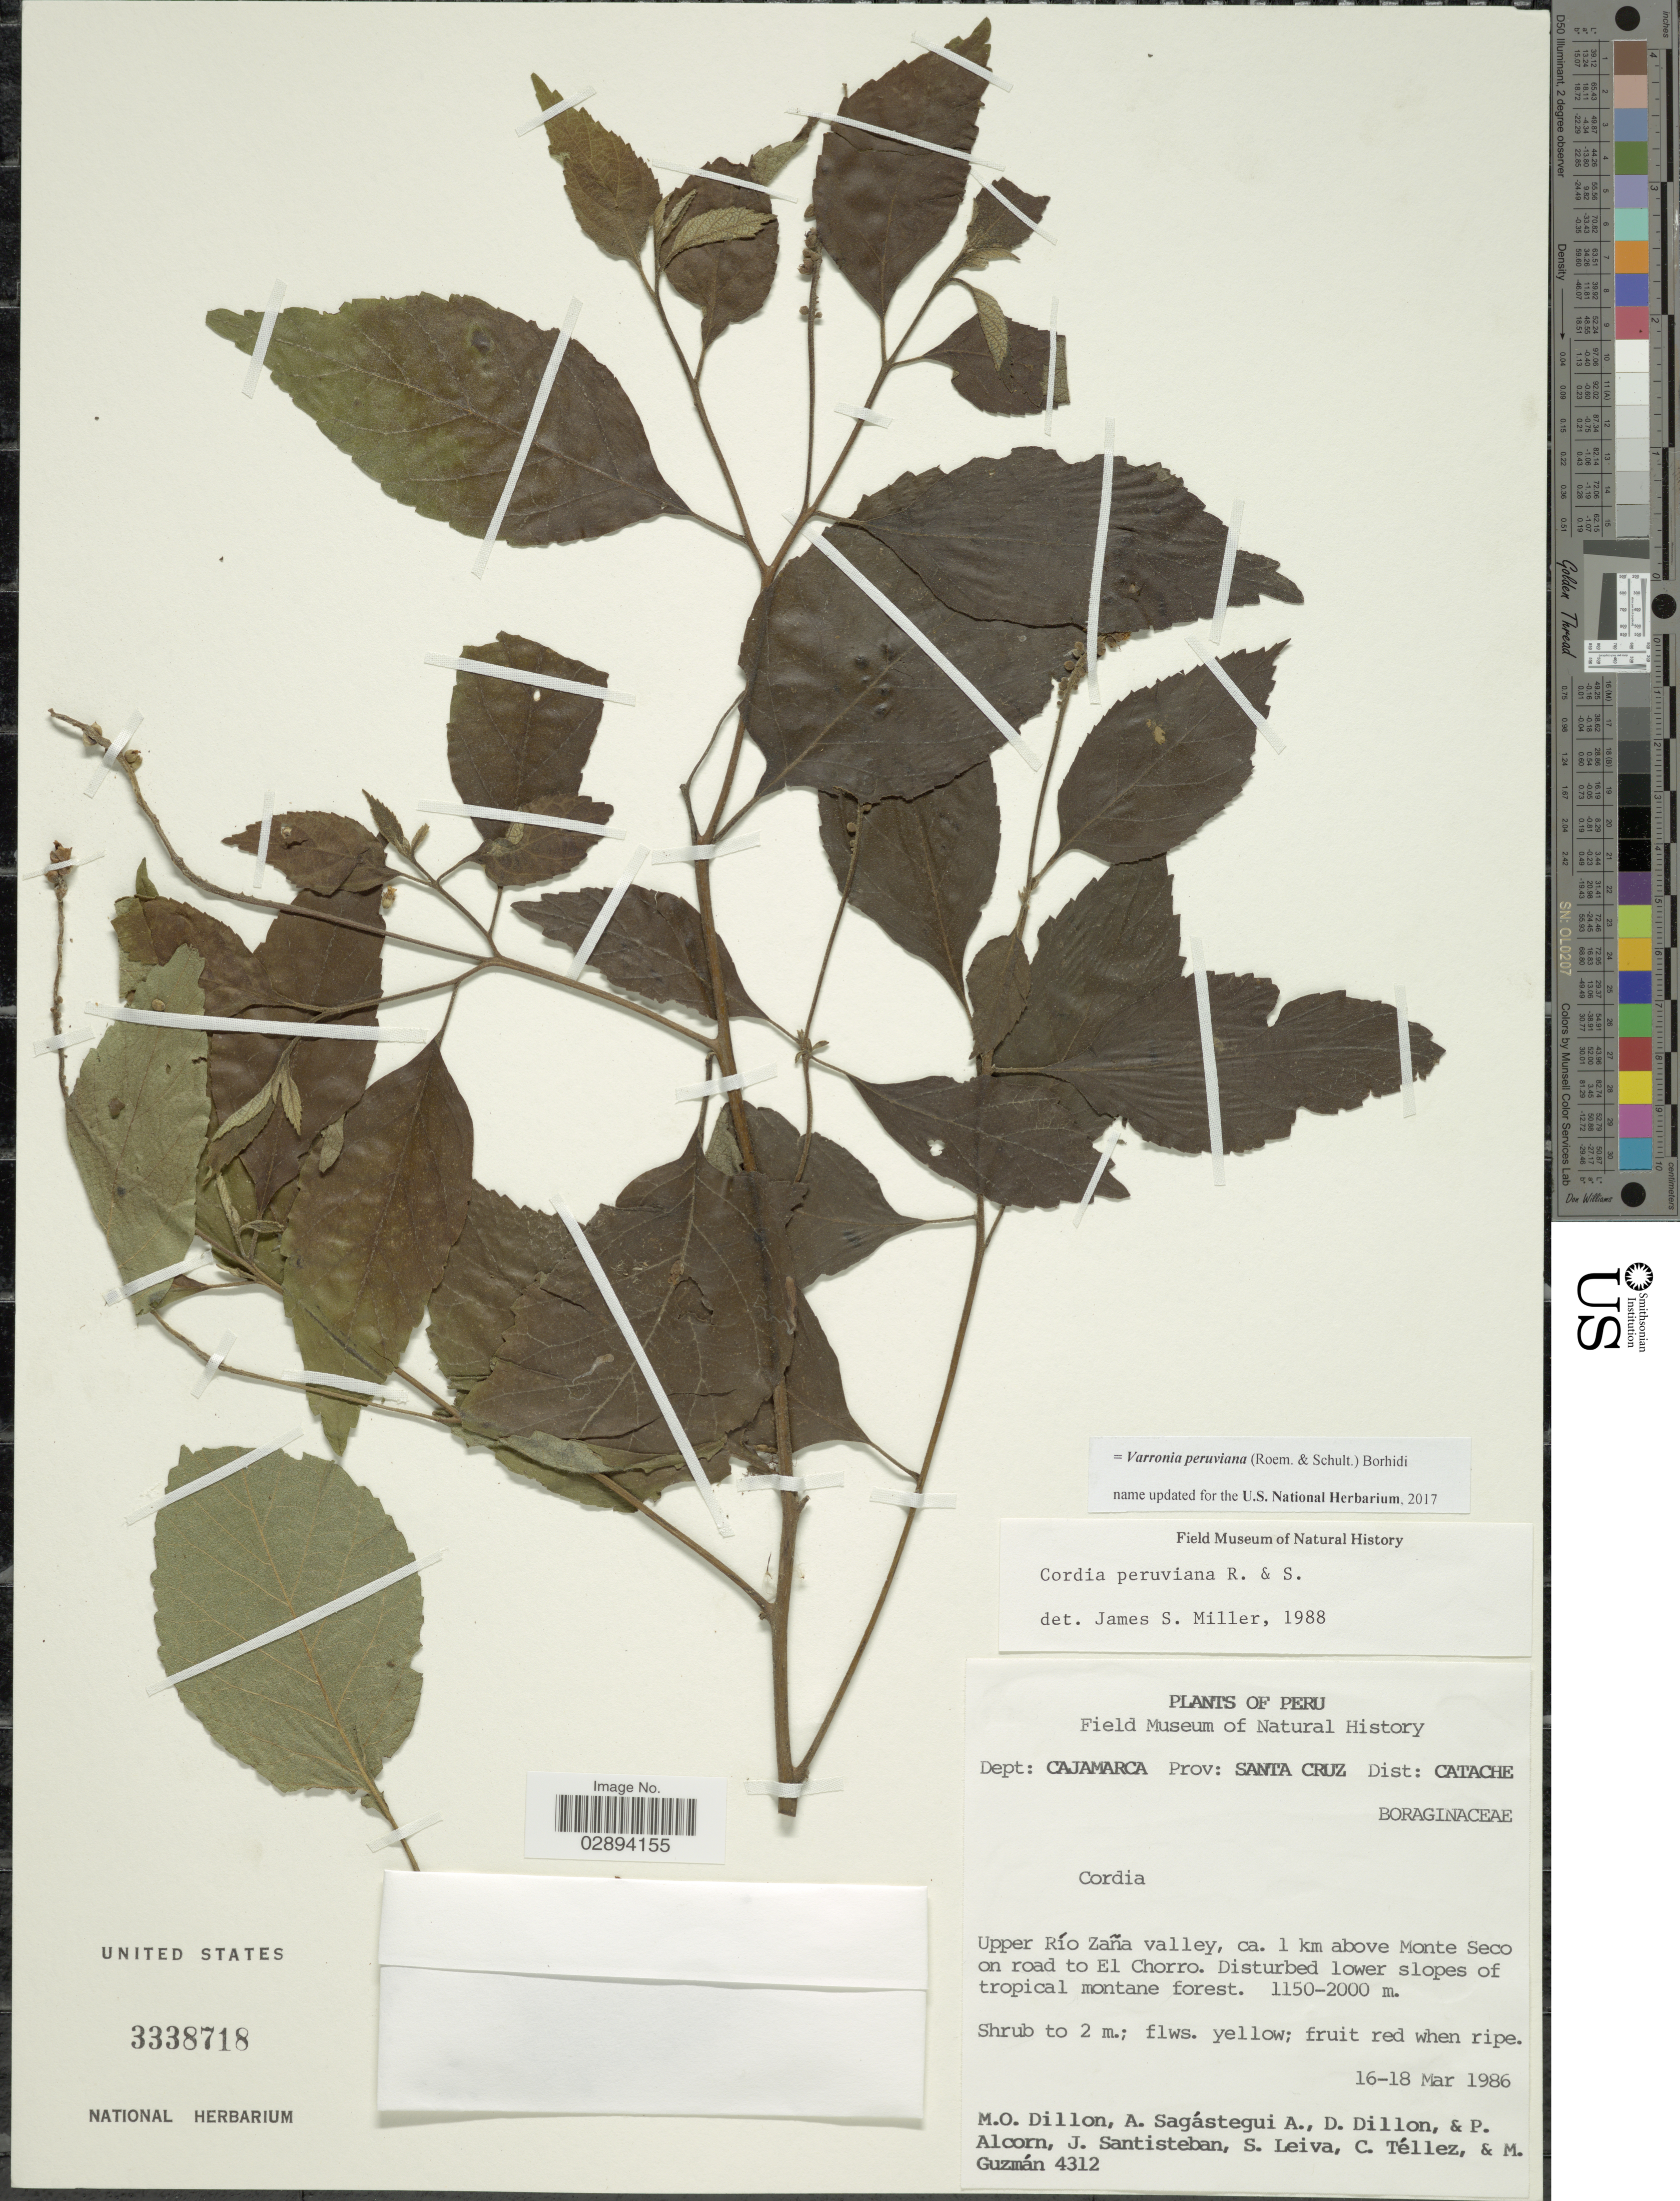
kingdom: Plantae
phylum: Tracheophyta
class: Magnoliopsida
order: Boraginales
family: Cordiaceae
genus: Varronia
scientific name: Varronia peruviana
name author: (Roem. & Schult.) Borhidi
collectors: M. O. Dillon, A. Sagástegui A., D. Dillon, P. Alcorn & et al.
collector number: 4312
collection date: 1986-03-16/1986-03-18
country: Peru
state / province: Cajamarca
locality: Dept. Cajamarca, Prov. Santa Cruz, Dist. Catache, Upper Río Zaña Valley, ca. 1 km above Monte Seco on road to El Chorro.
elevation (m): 1150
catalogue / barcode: US 3338718